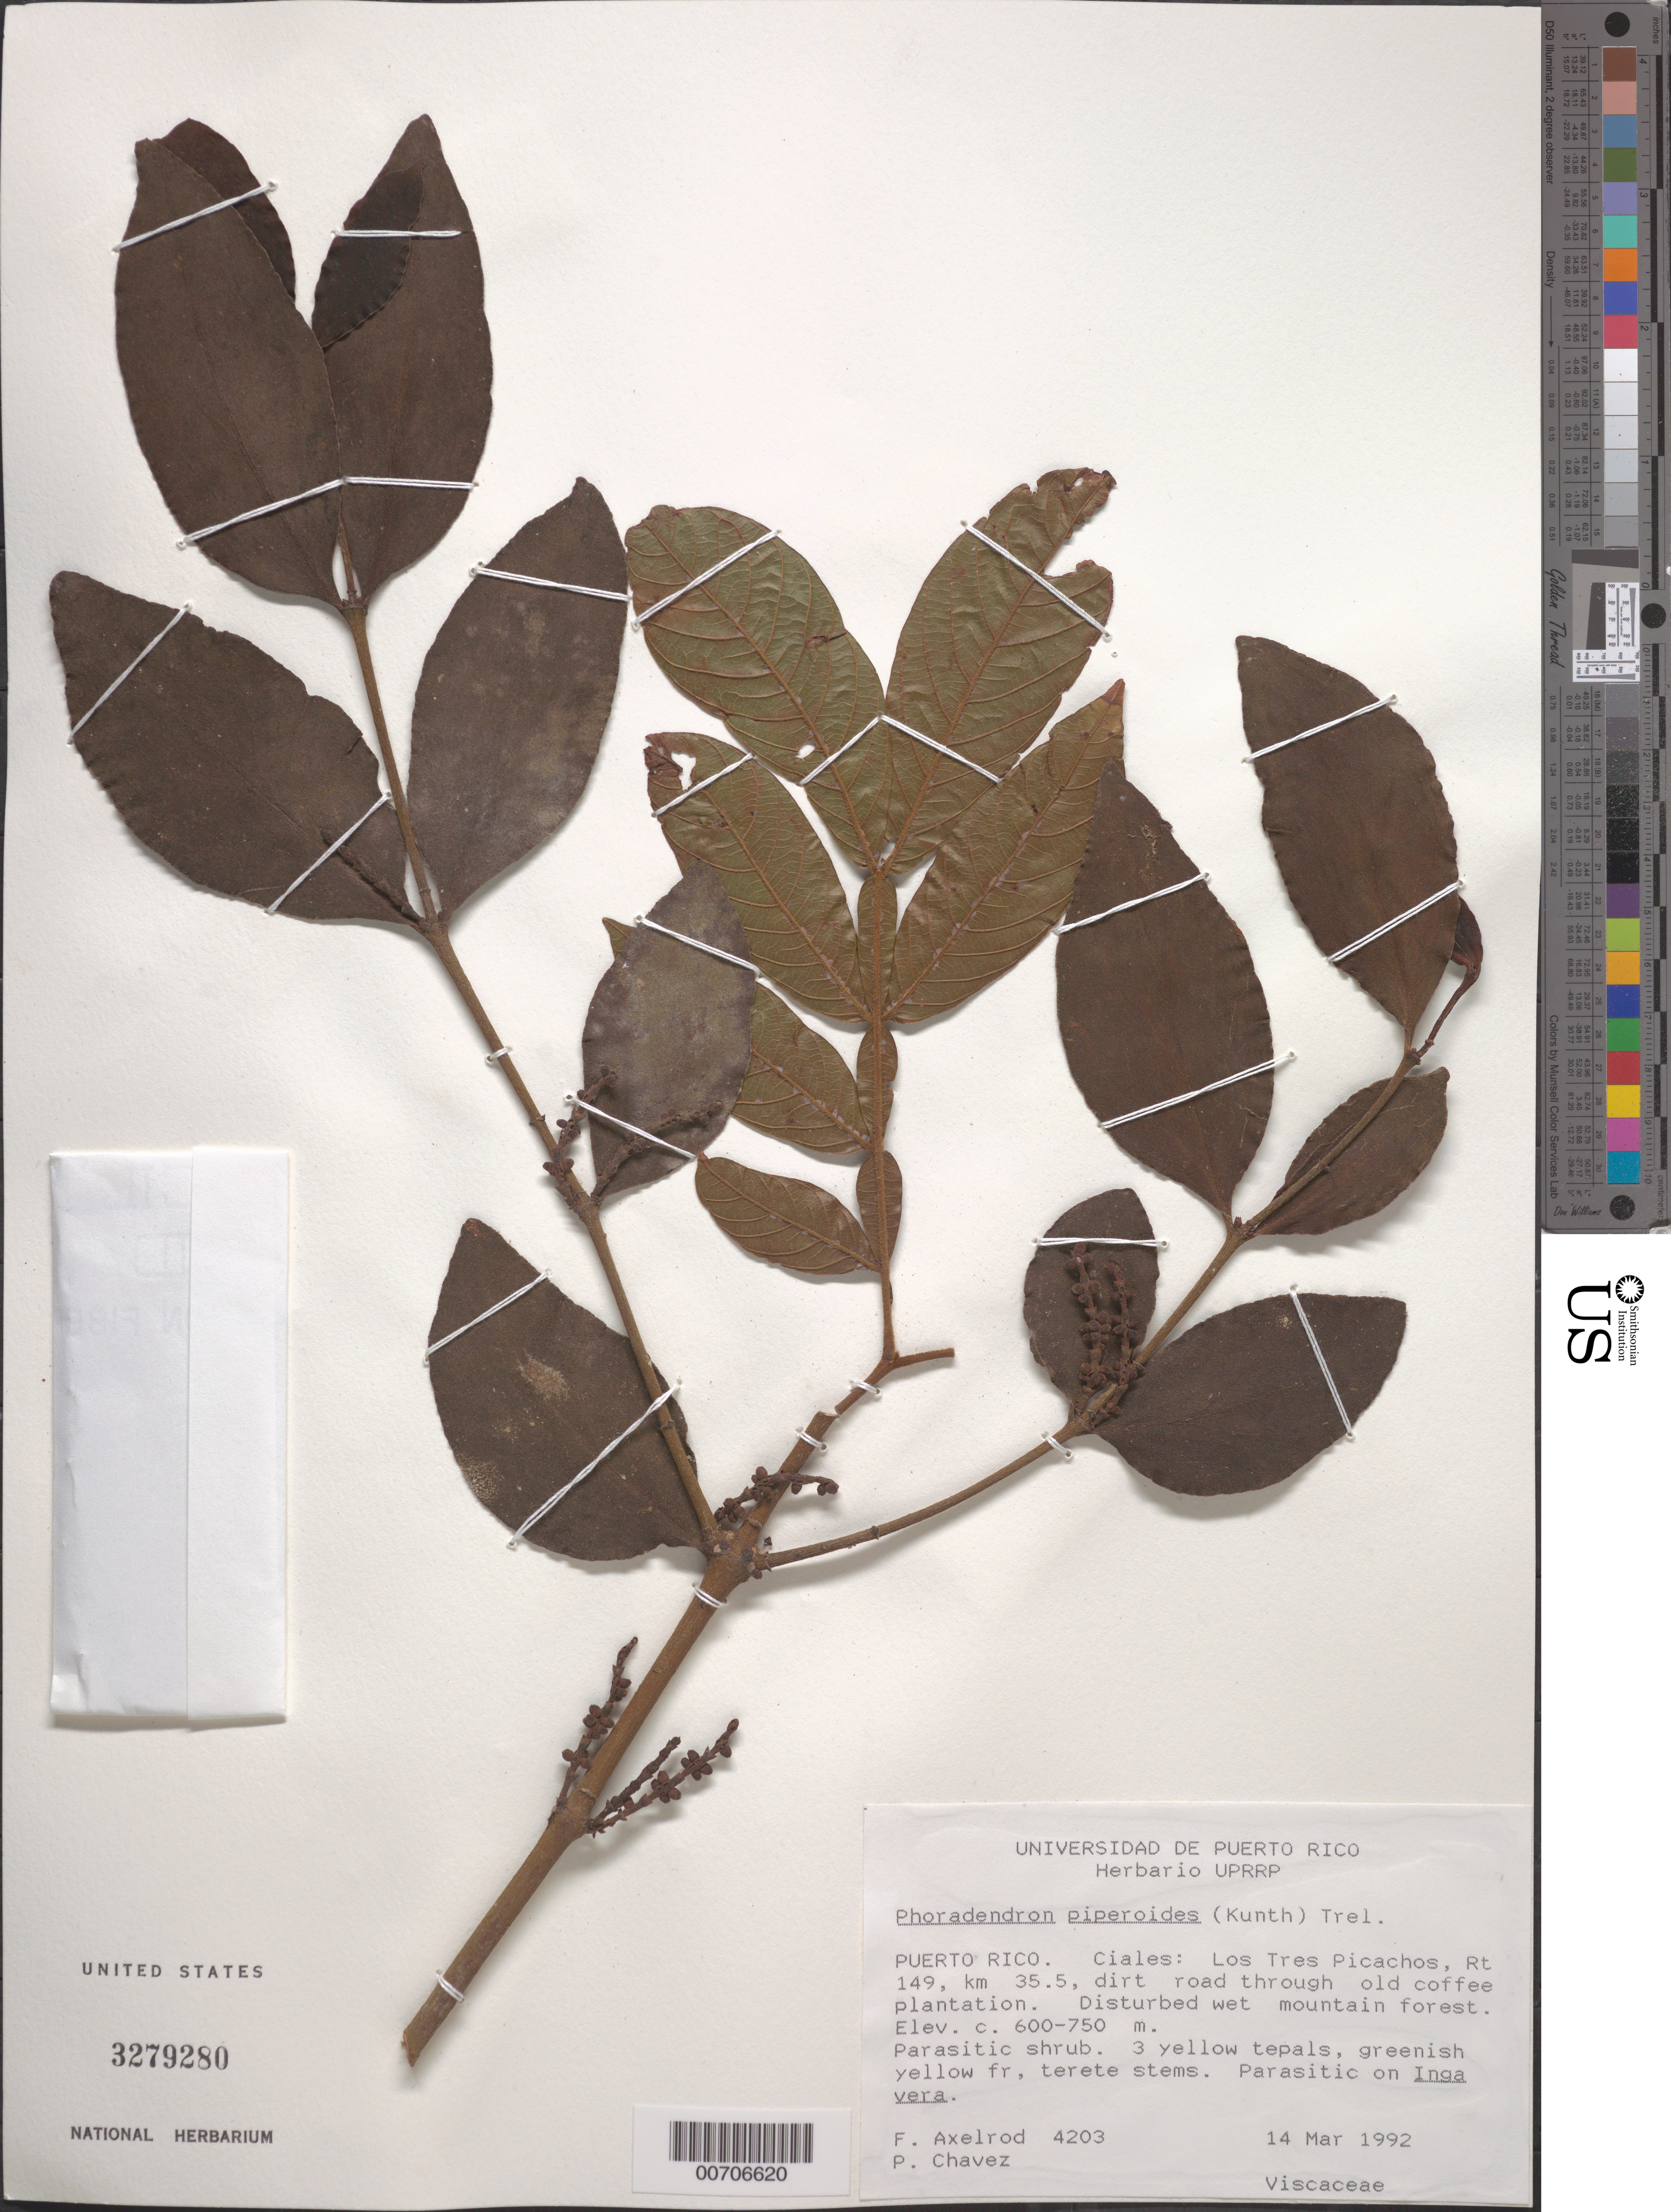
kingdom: Plantae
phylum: Tracheophyta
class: Magnoliopsida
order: Santalales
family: Viscaceae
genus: Phoradendron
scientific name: Phoradendron piperoides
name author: (Kunth) Trel.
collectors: F. S. Axelrod & P. Chavez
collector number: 4203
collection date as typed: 14 Mar 1992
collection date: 1992-03-14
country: Puerto Rico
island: Greater Antilles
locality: Ciales: Los Tres Picachos, Rt. 149, km. 35.5, dirt road through old coffee plantation.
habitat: Disturbed wet mountain forest; on Inga vera.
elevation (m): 600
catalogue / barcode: US 3279280